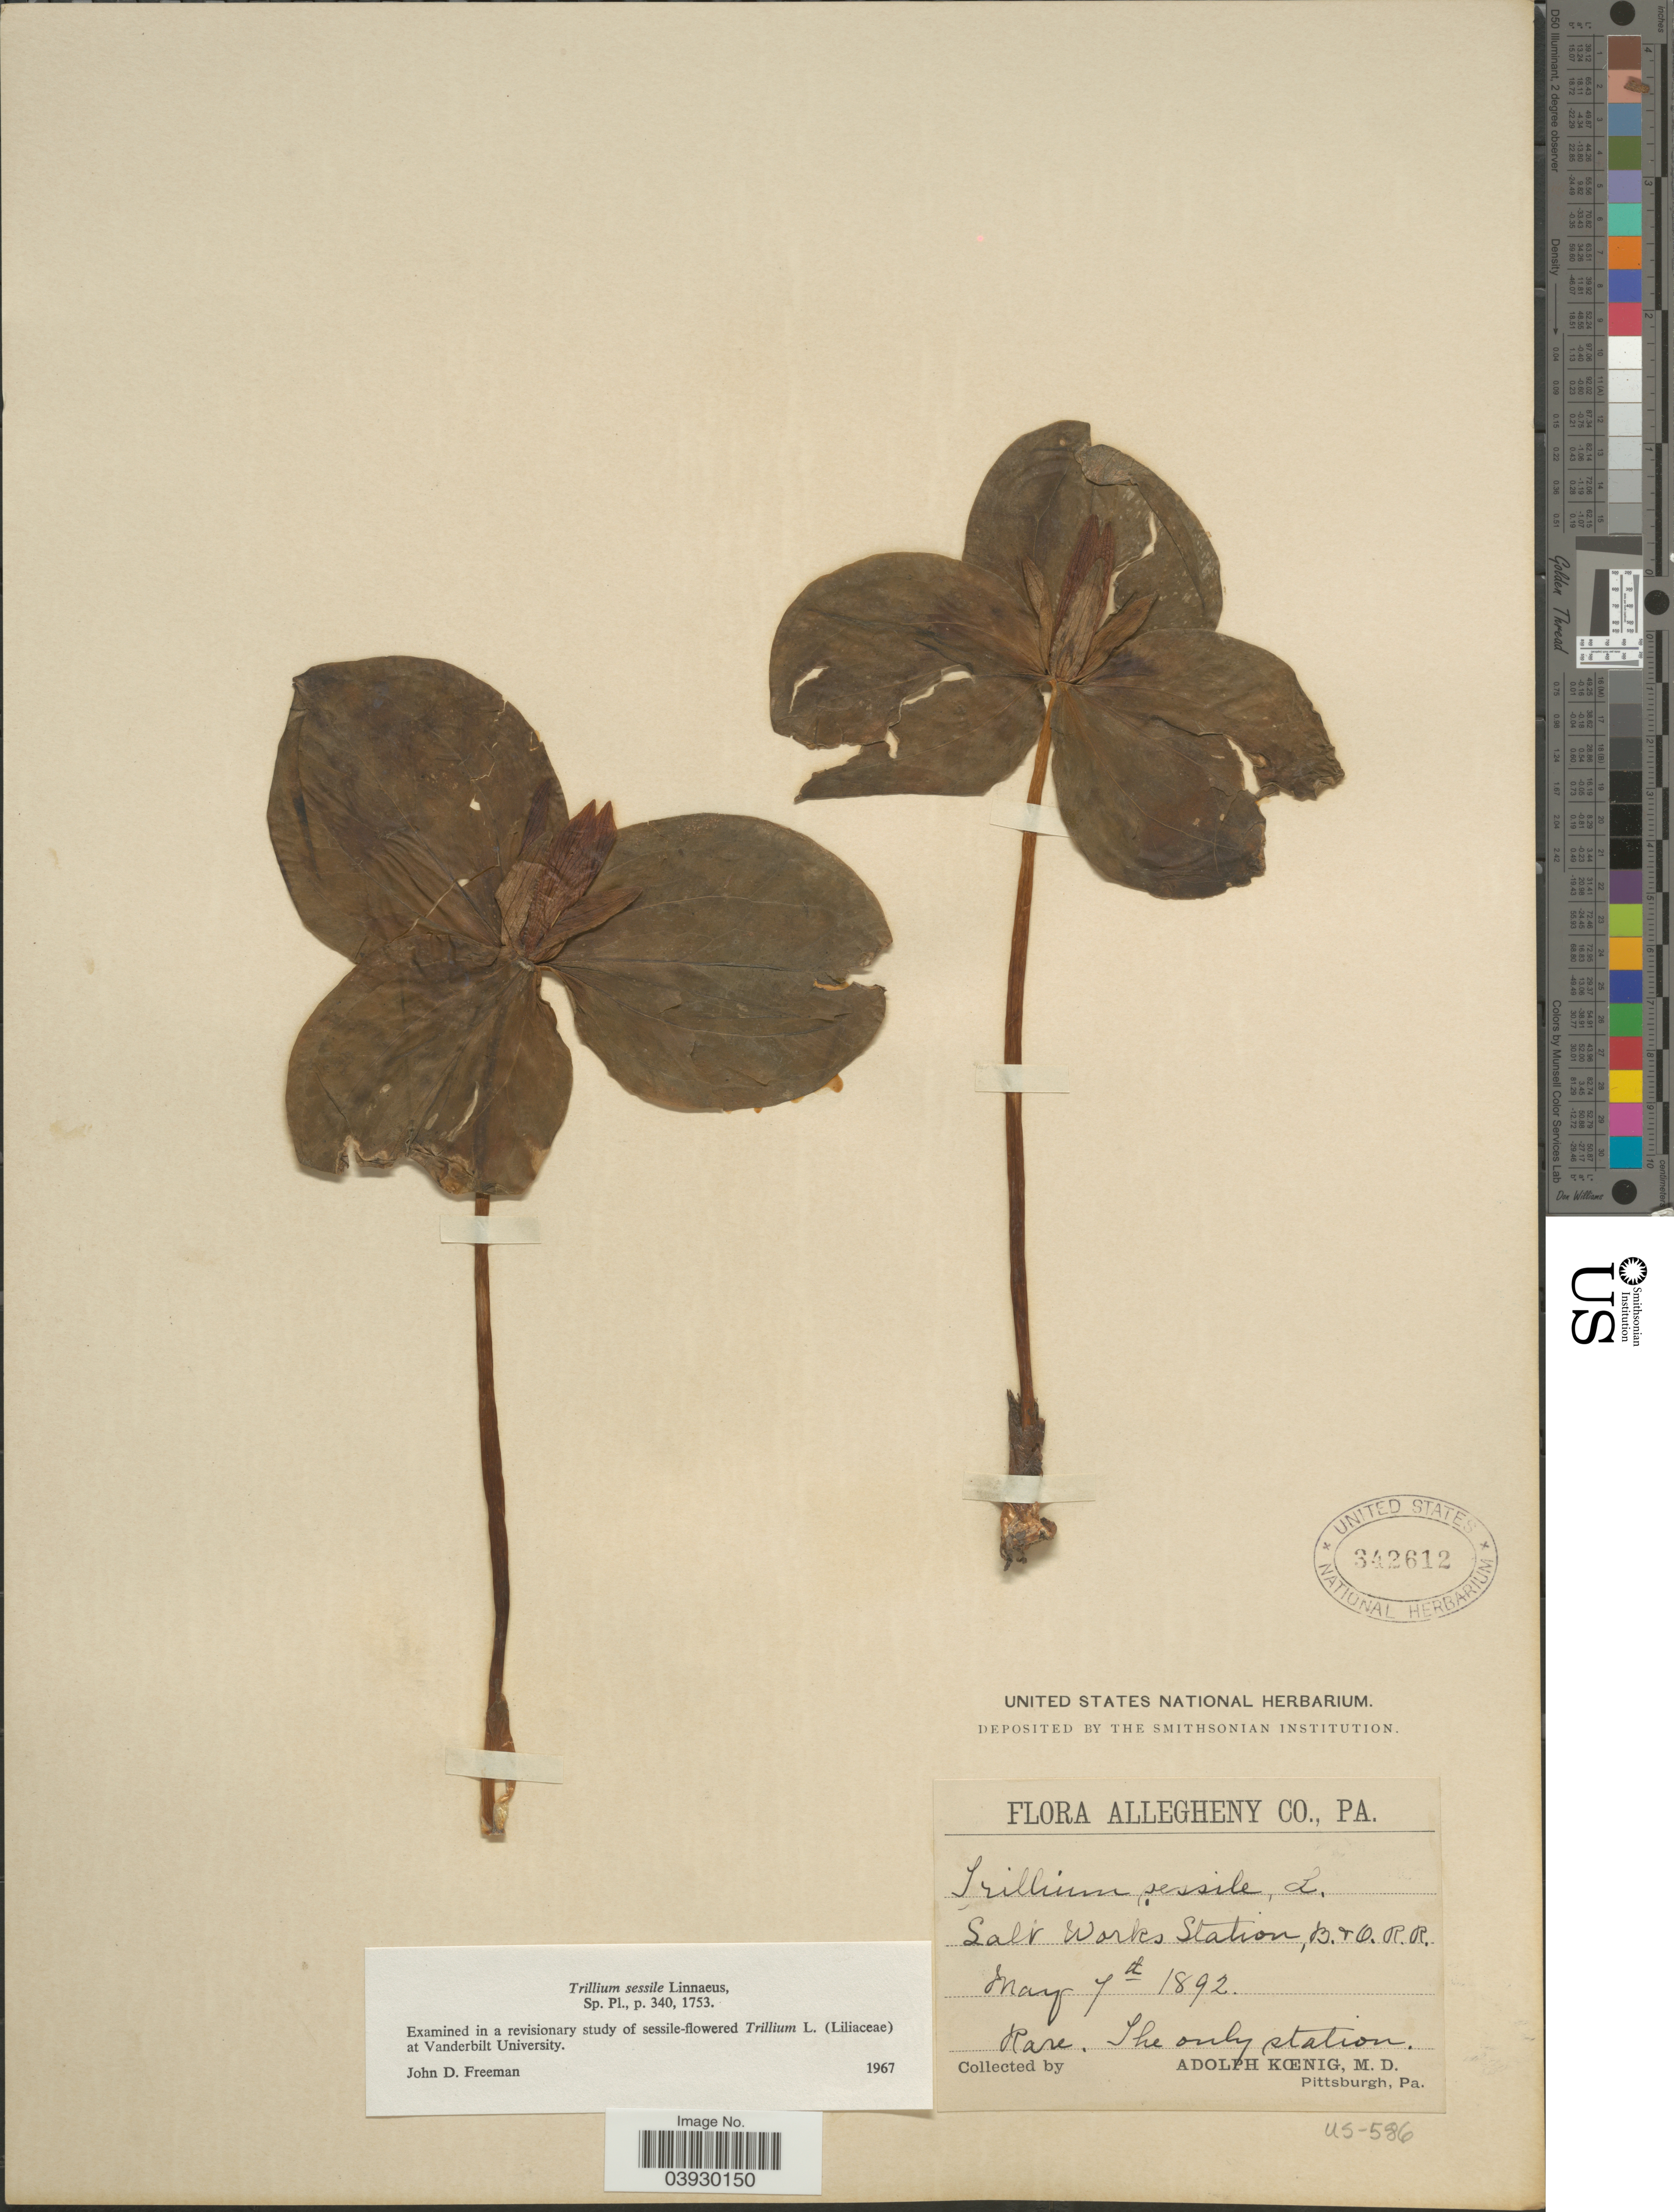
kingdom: Plantae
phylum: Tracheophyta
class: Liliopsida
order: Liliales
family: Melanthiaceae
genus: Trillium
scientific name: Trillium sessile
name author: L.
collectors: A. Koenig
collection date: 1892-05-07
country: United States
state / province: Pennsylvania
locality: Allegheny Co. Salt Works Station, B. & O. R. R.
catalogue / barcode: US 342612